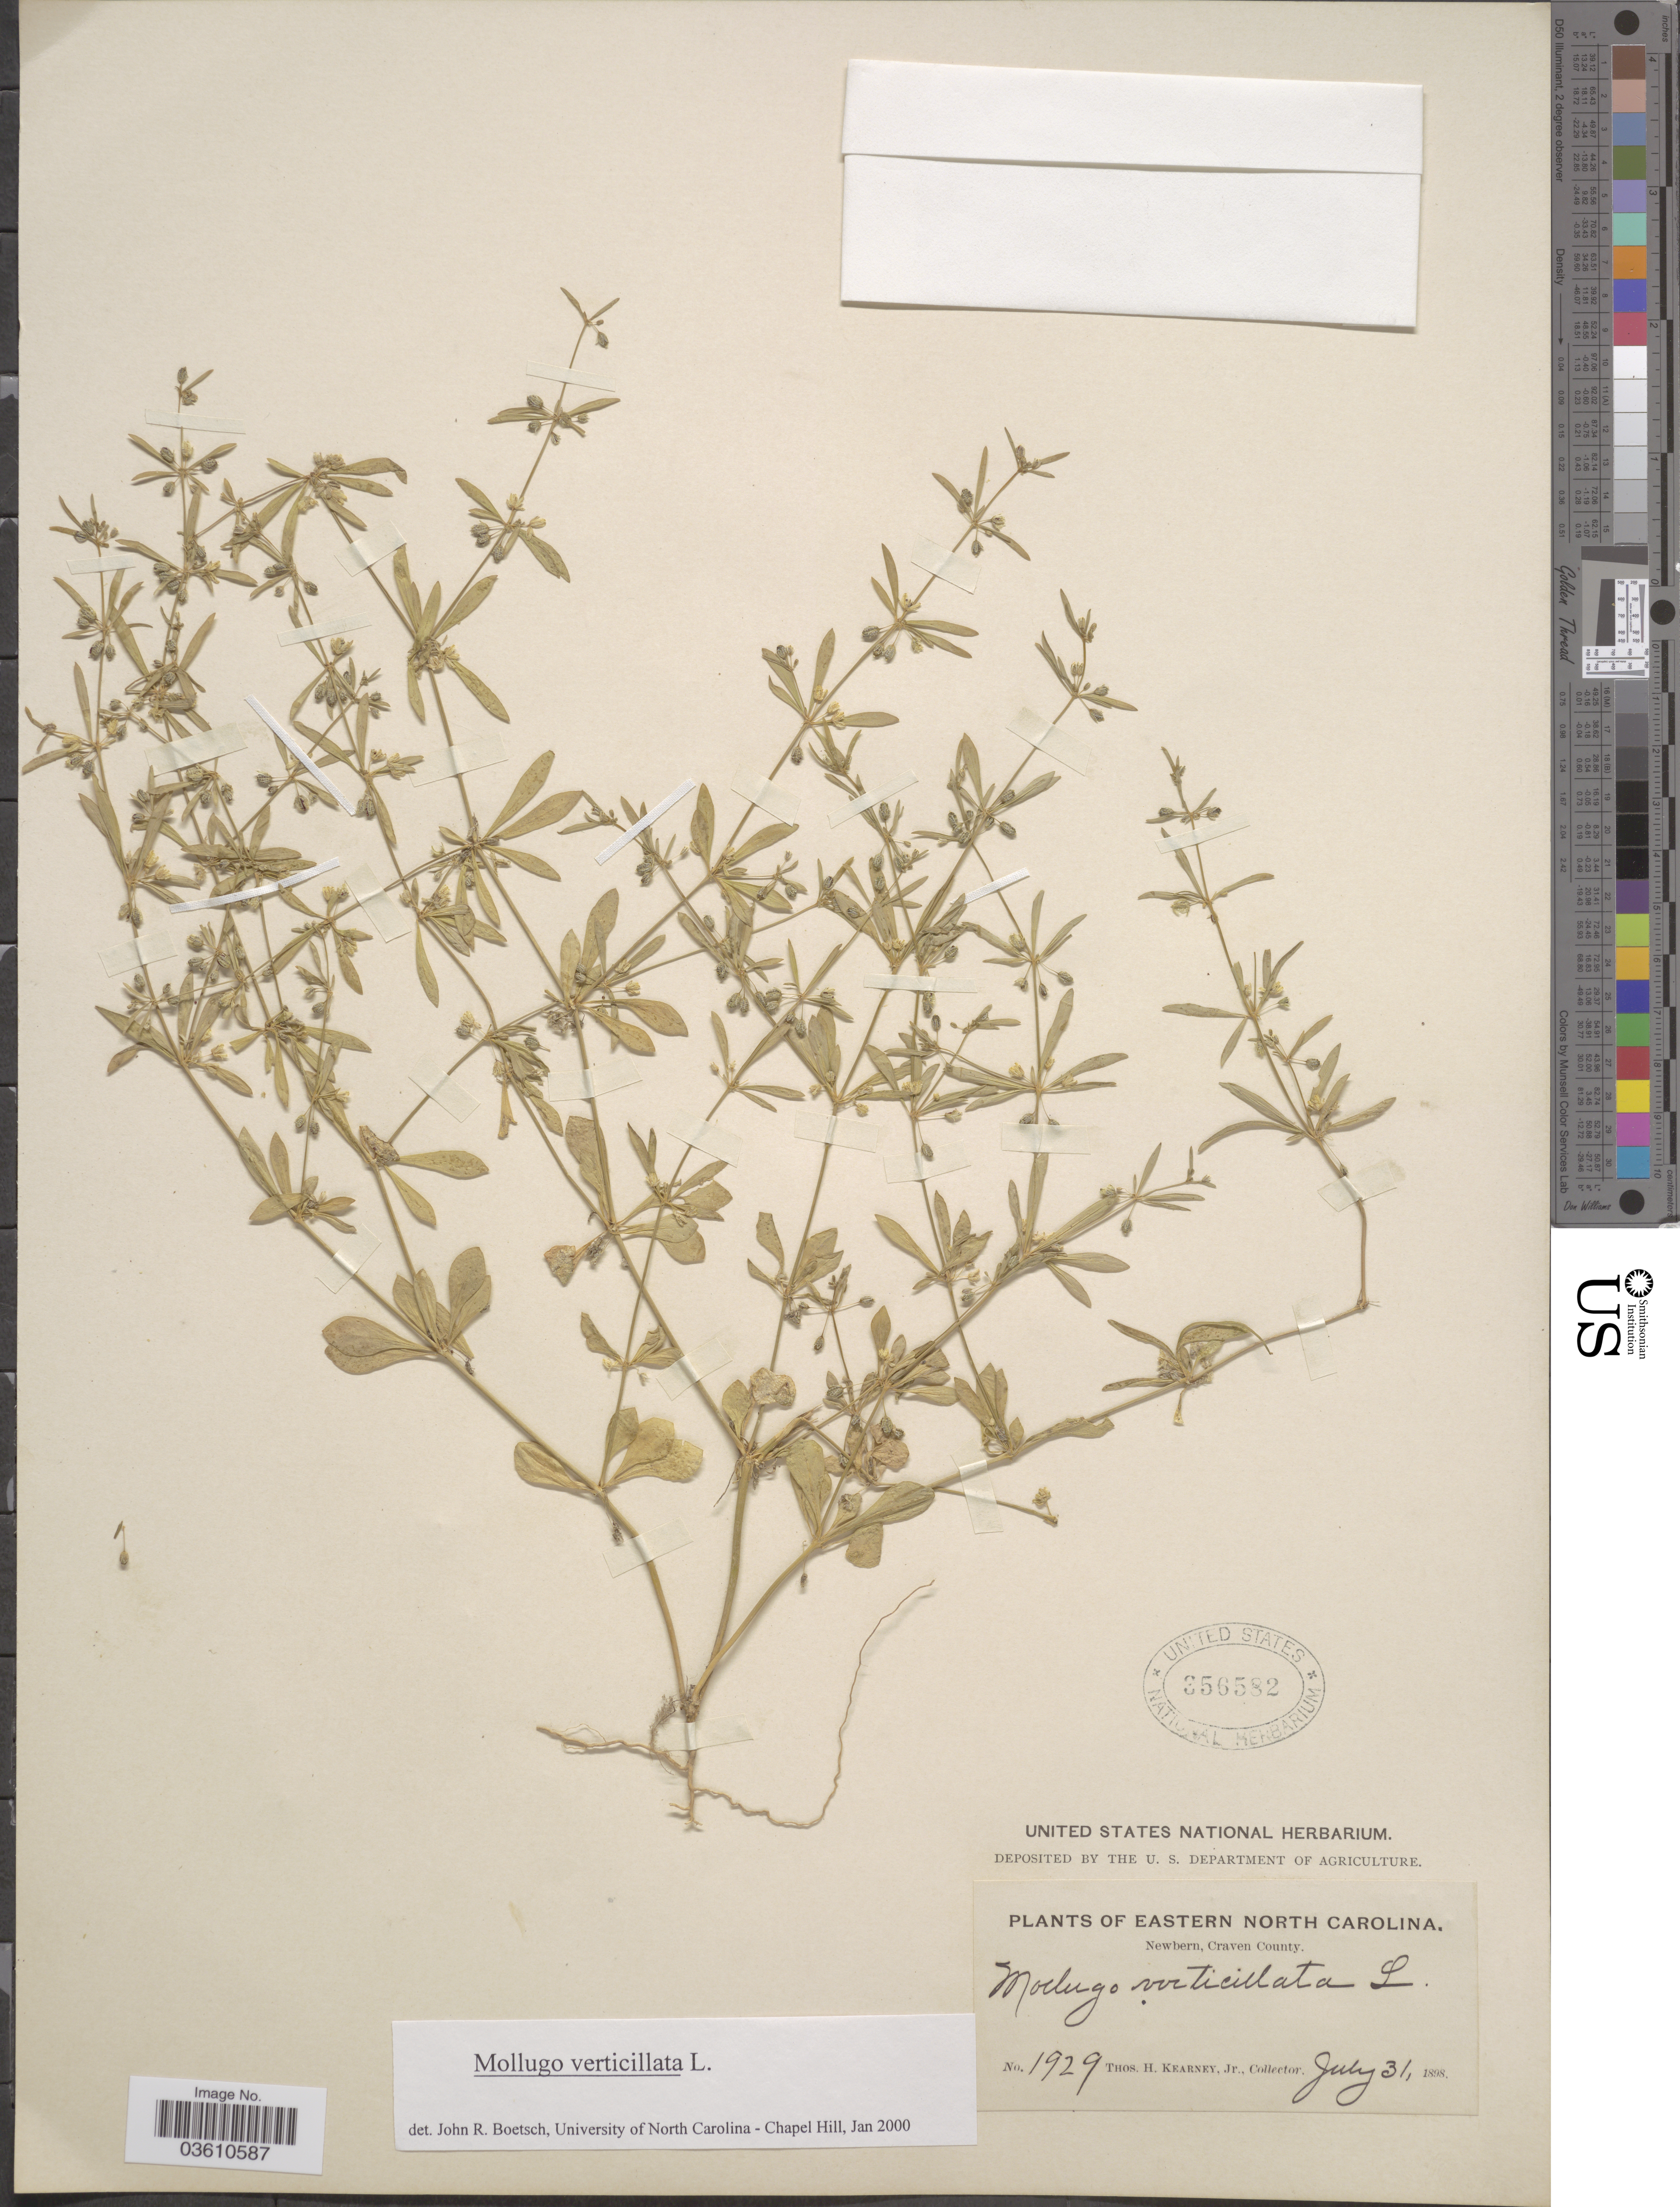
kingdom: Plantae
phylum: Tracheophyta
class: Magnoliopsida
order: Caryophyllales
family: Molluginaceae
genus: Mollugo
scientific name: Mollugo verticillata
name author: L.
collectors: T. H. Kearney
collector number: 1929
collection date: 1898-07-31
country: United States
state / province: North Carolina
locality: Eastern North Carolina. Newberg, Craven County.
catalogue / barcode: US 356582